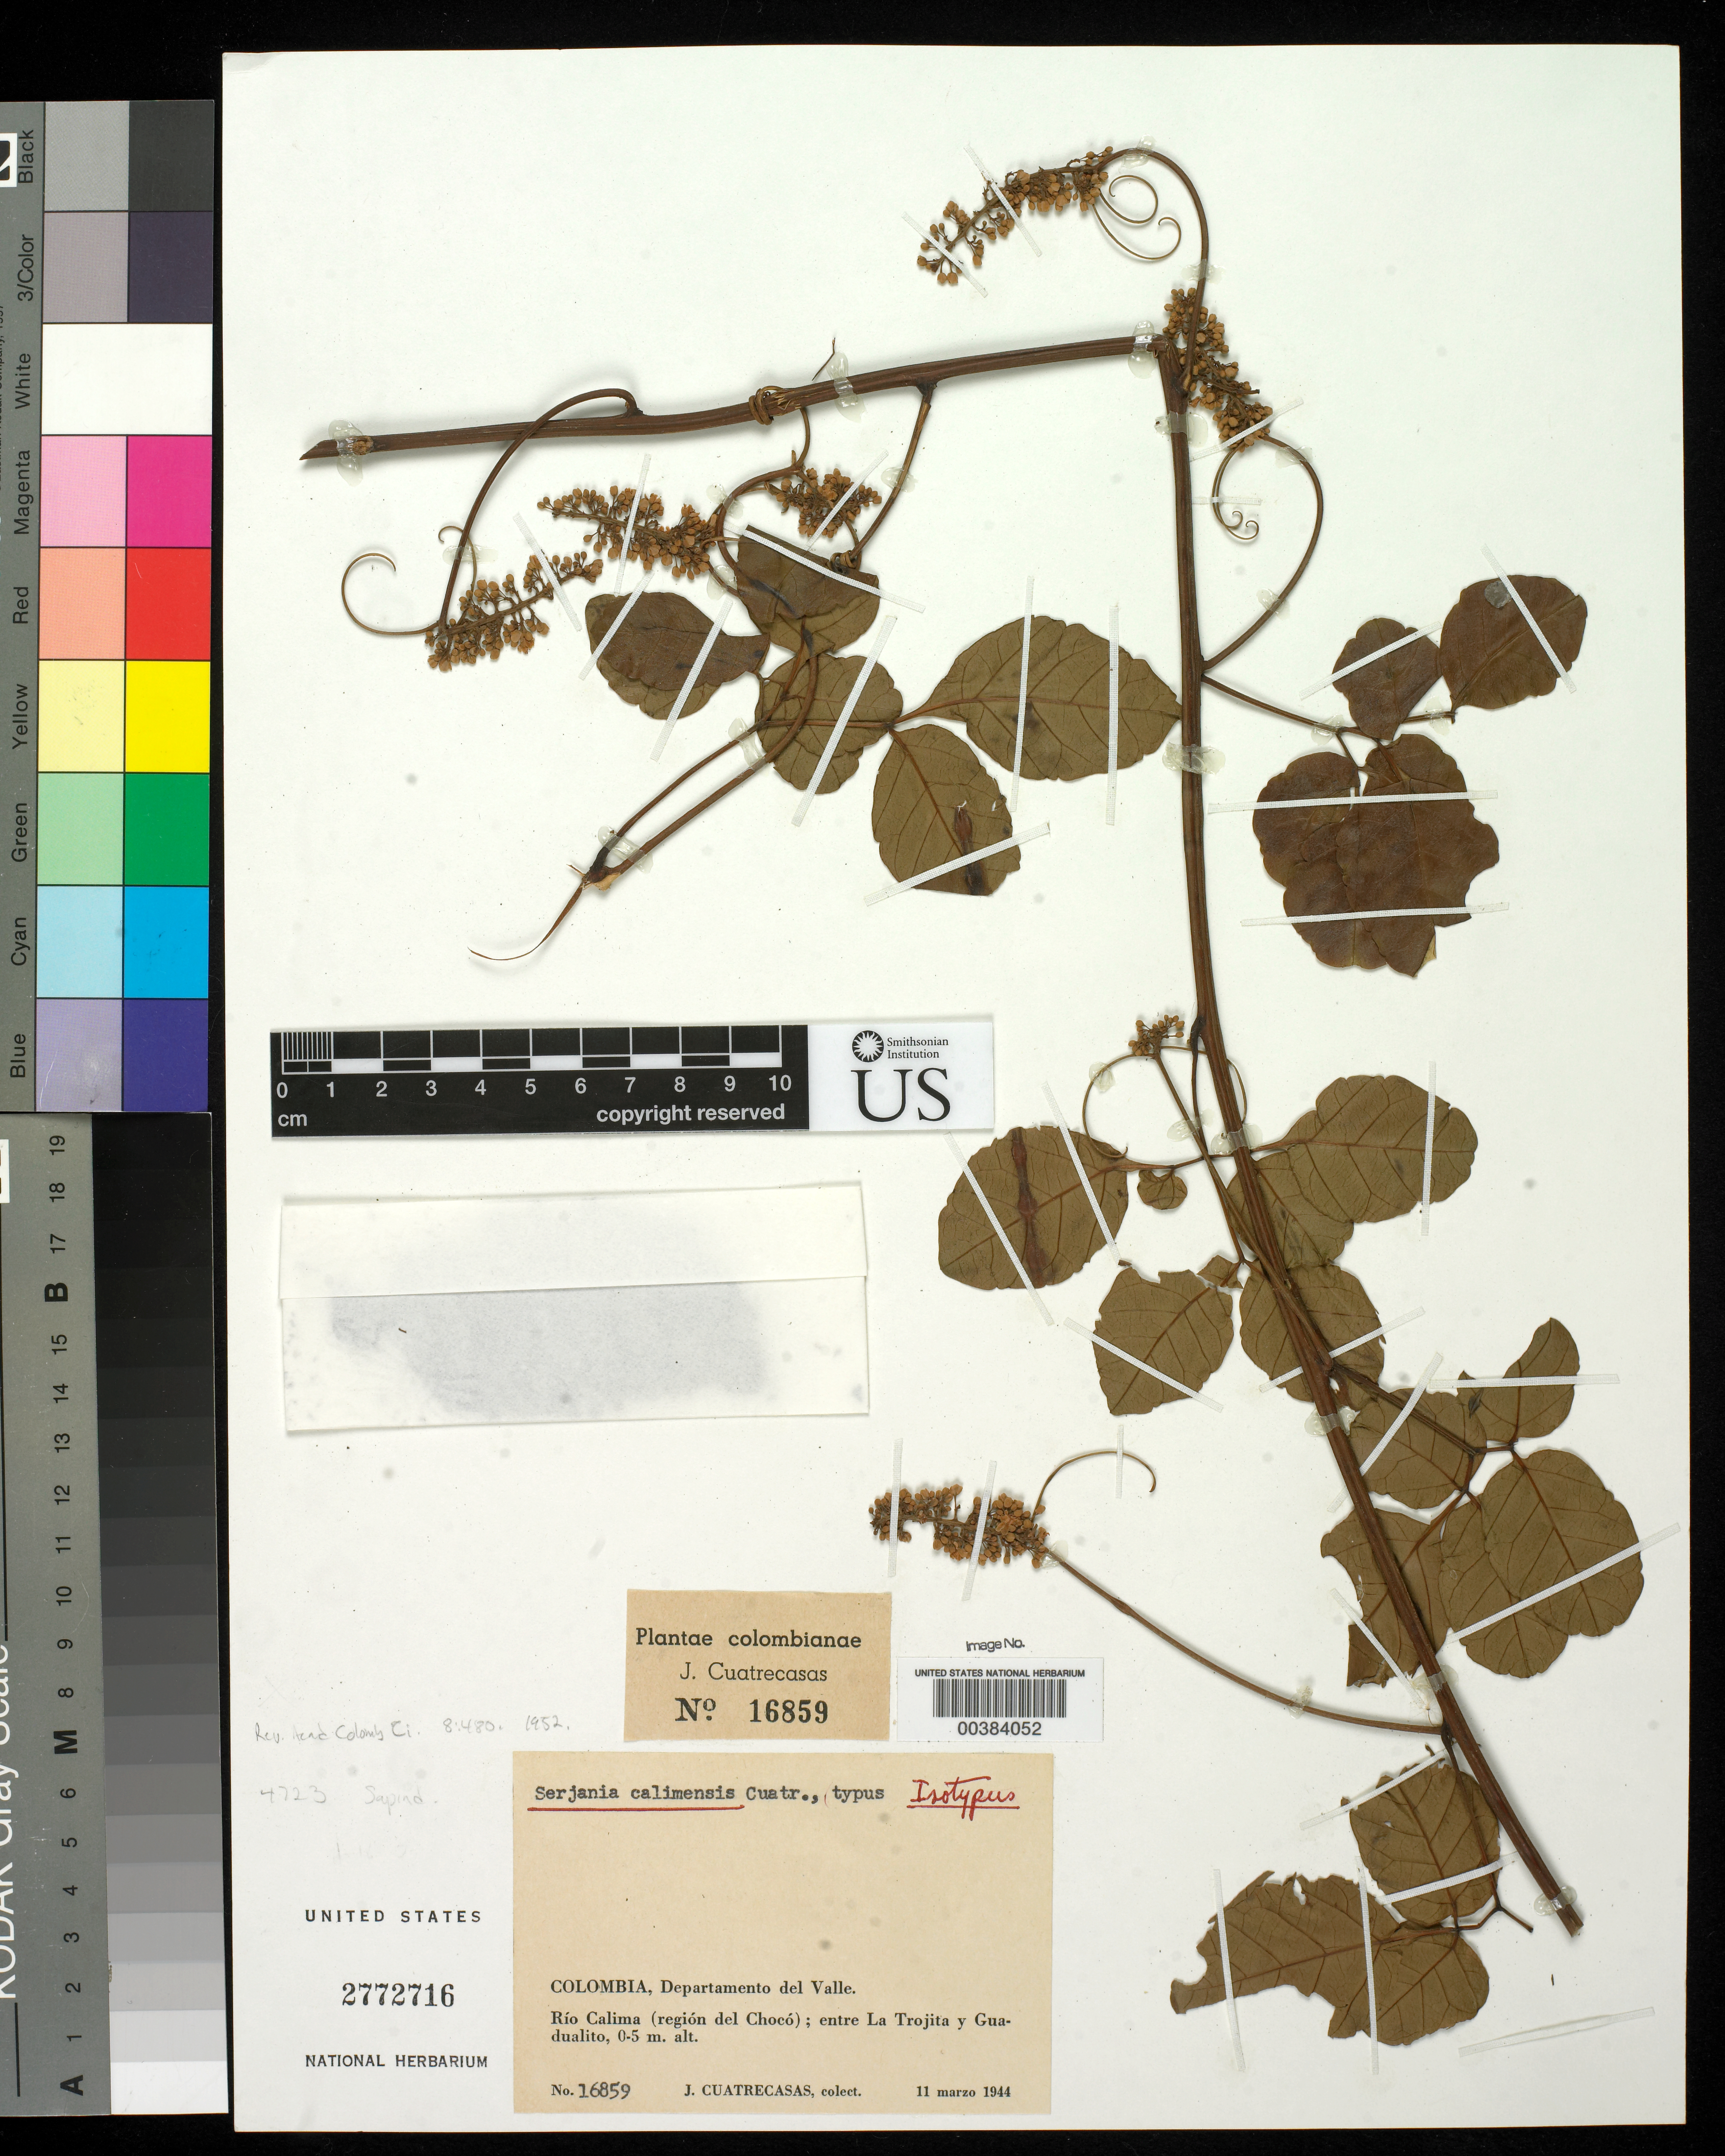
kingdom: Plantae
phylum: Tracheophyta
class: Magnoliopsida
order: Sapindales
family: Sapindaceae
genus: Serjania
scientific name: Serjania calimensis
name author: Cuatrec.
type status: Isotype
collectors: J. Cuatrecasas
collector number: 16859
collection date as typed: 11 Mar 1944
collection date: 1944-03-11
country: Colombia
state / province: Valle del Cauca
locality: Rio Calima, between La Tojita and Guadualito.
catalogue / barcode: US 2772716